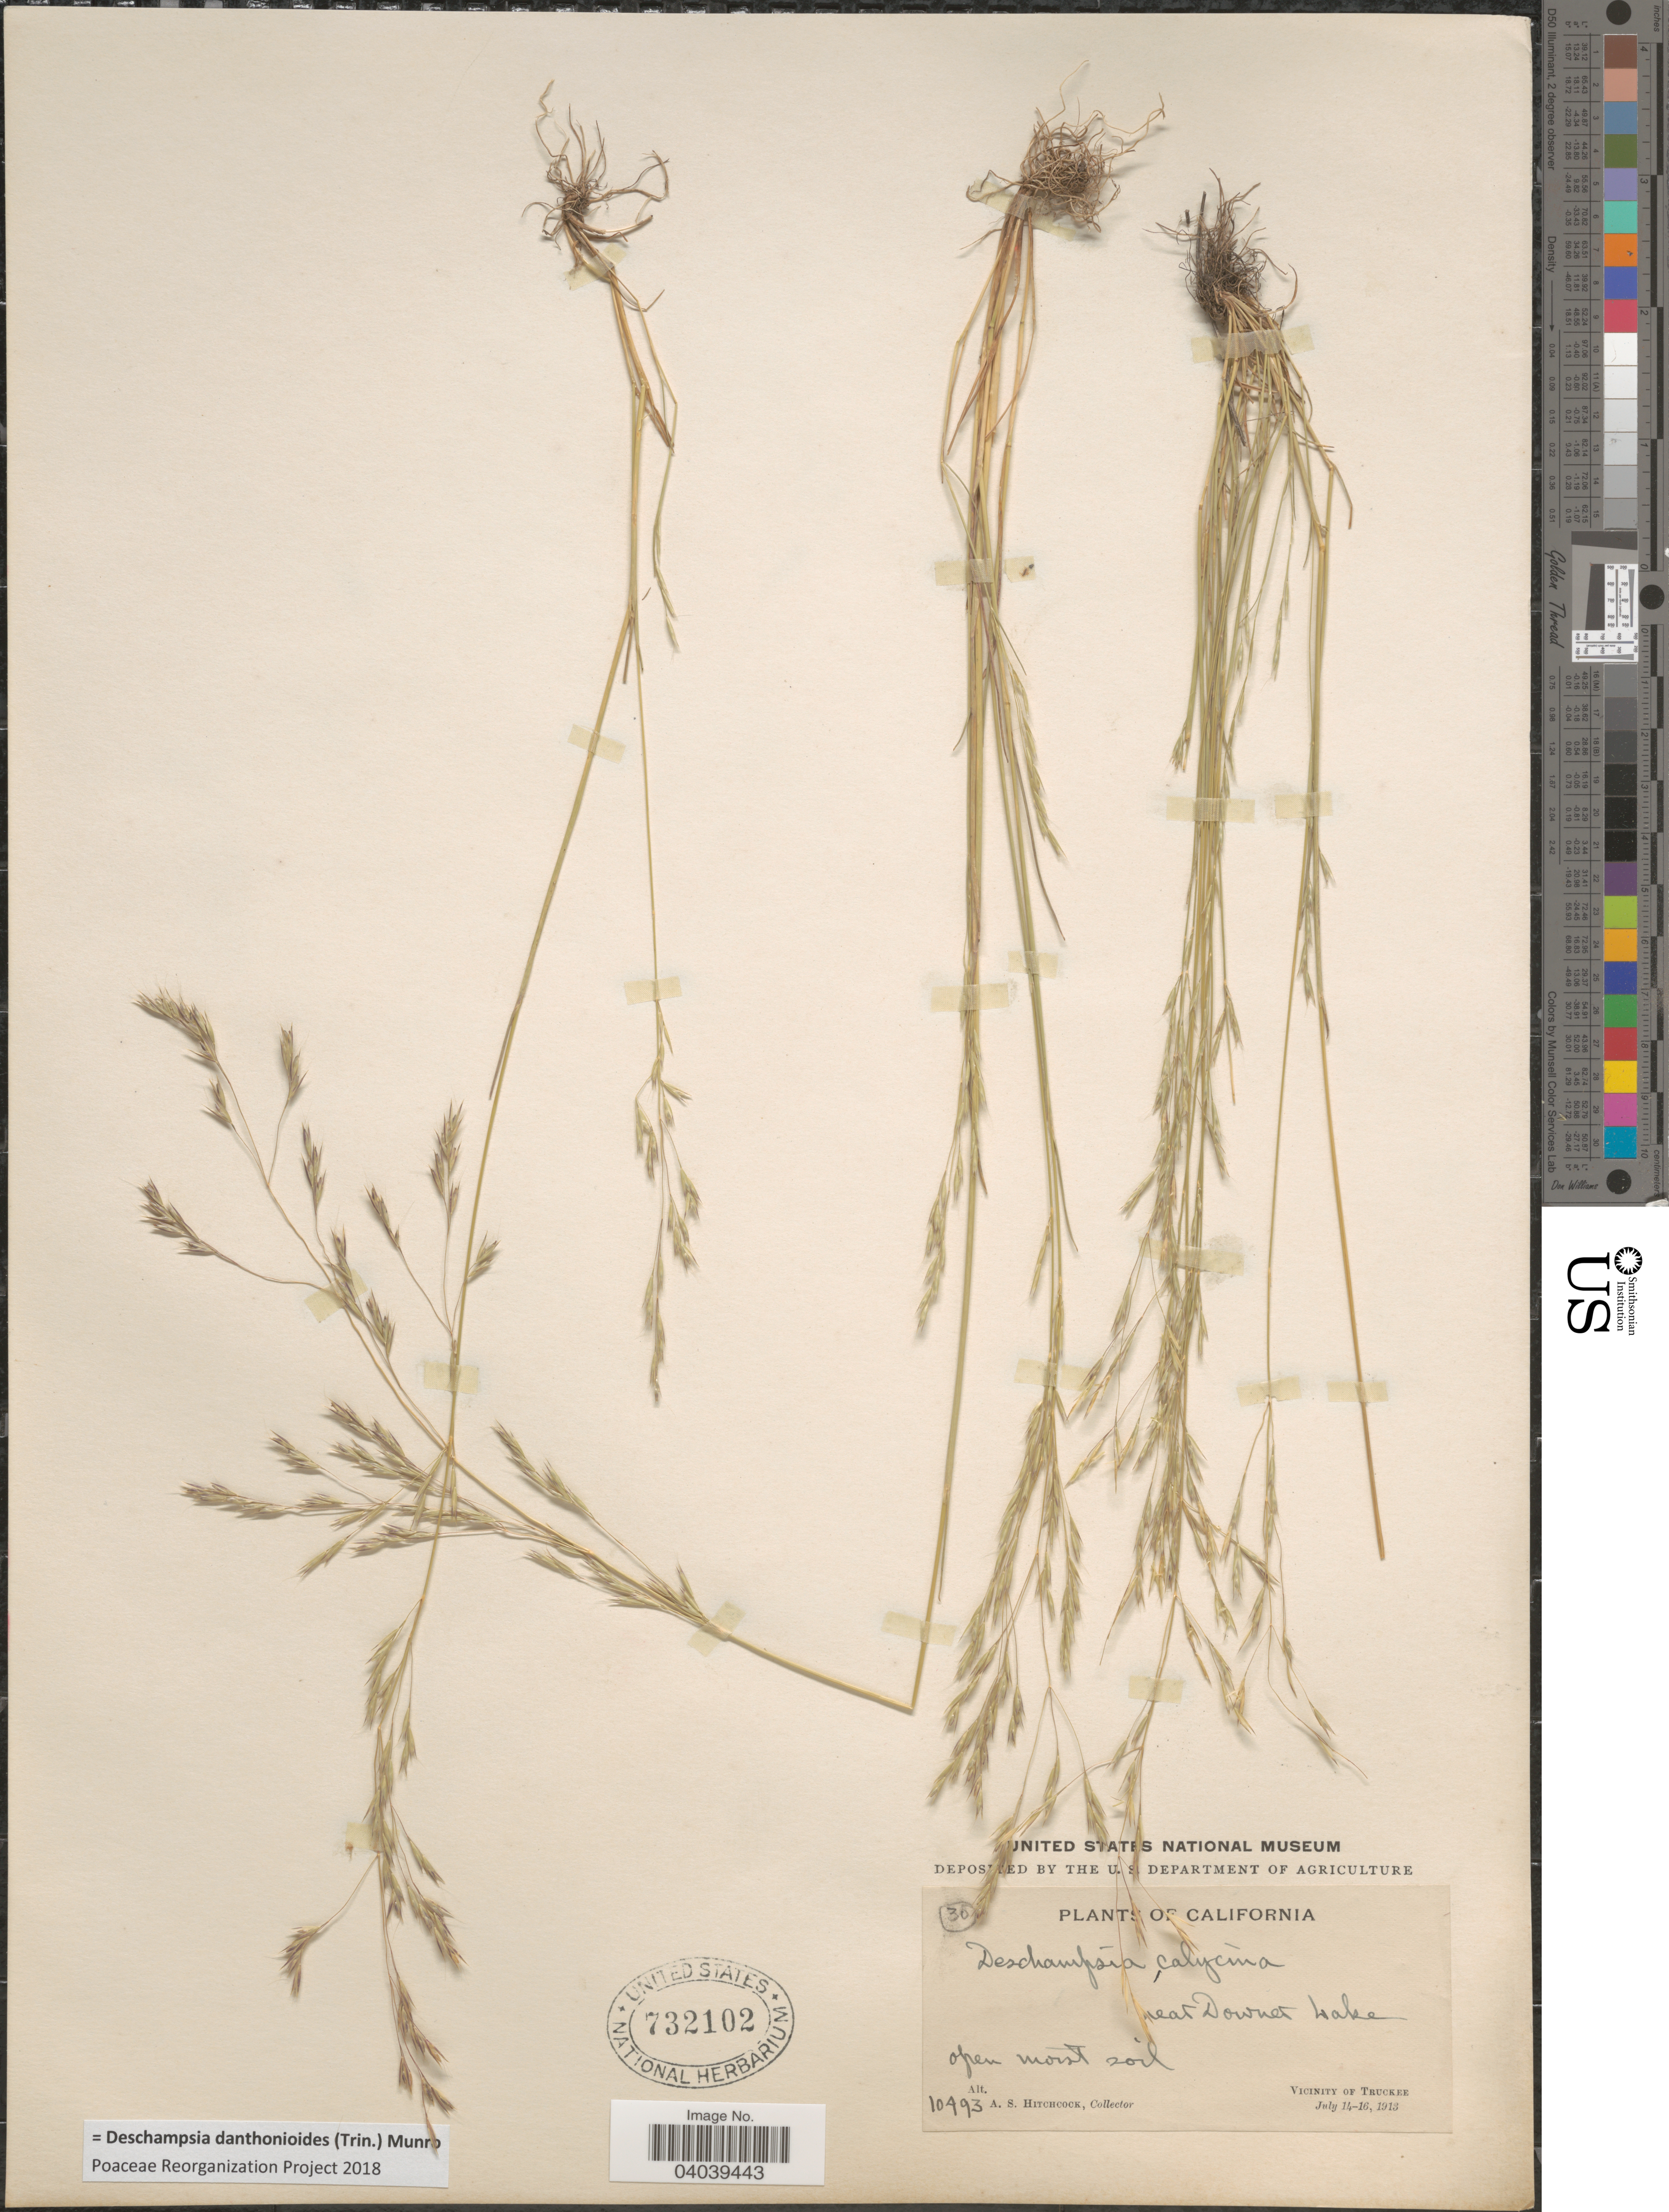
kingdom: Plantae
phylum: Tracheophyta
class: Liliopsida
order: Poales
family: Poaceae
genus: Deschampsia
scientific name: Deschampsia danthonioides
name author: (Trin.) Munro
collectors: A. S. Hitchcock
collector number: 10493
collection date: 1913-07-14/1913-07-16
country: United States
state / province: California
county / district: Nevada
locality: Near Downet lake. Vicinity of Truckee.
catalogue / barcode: US 732102